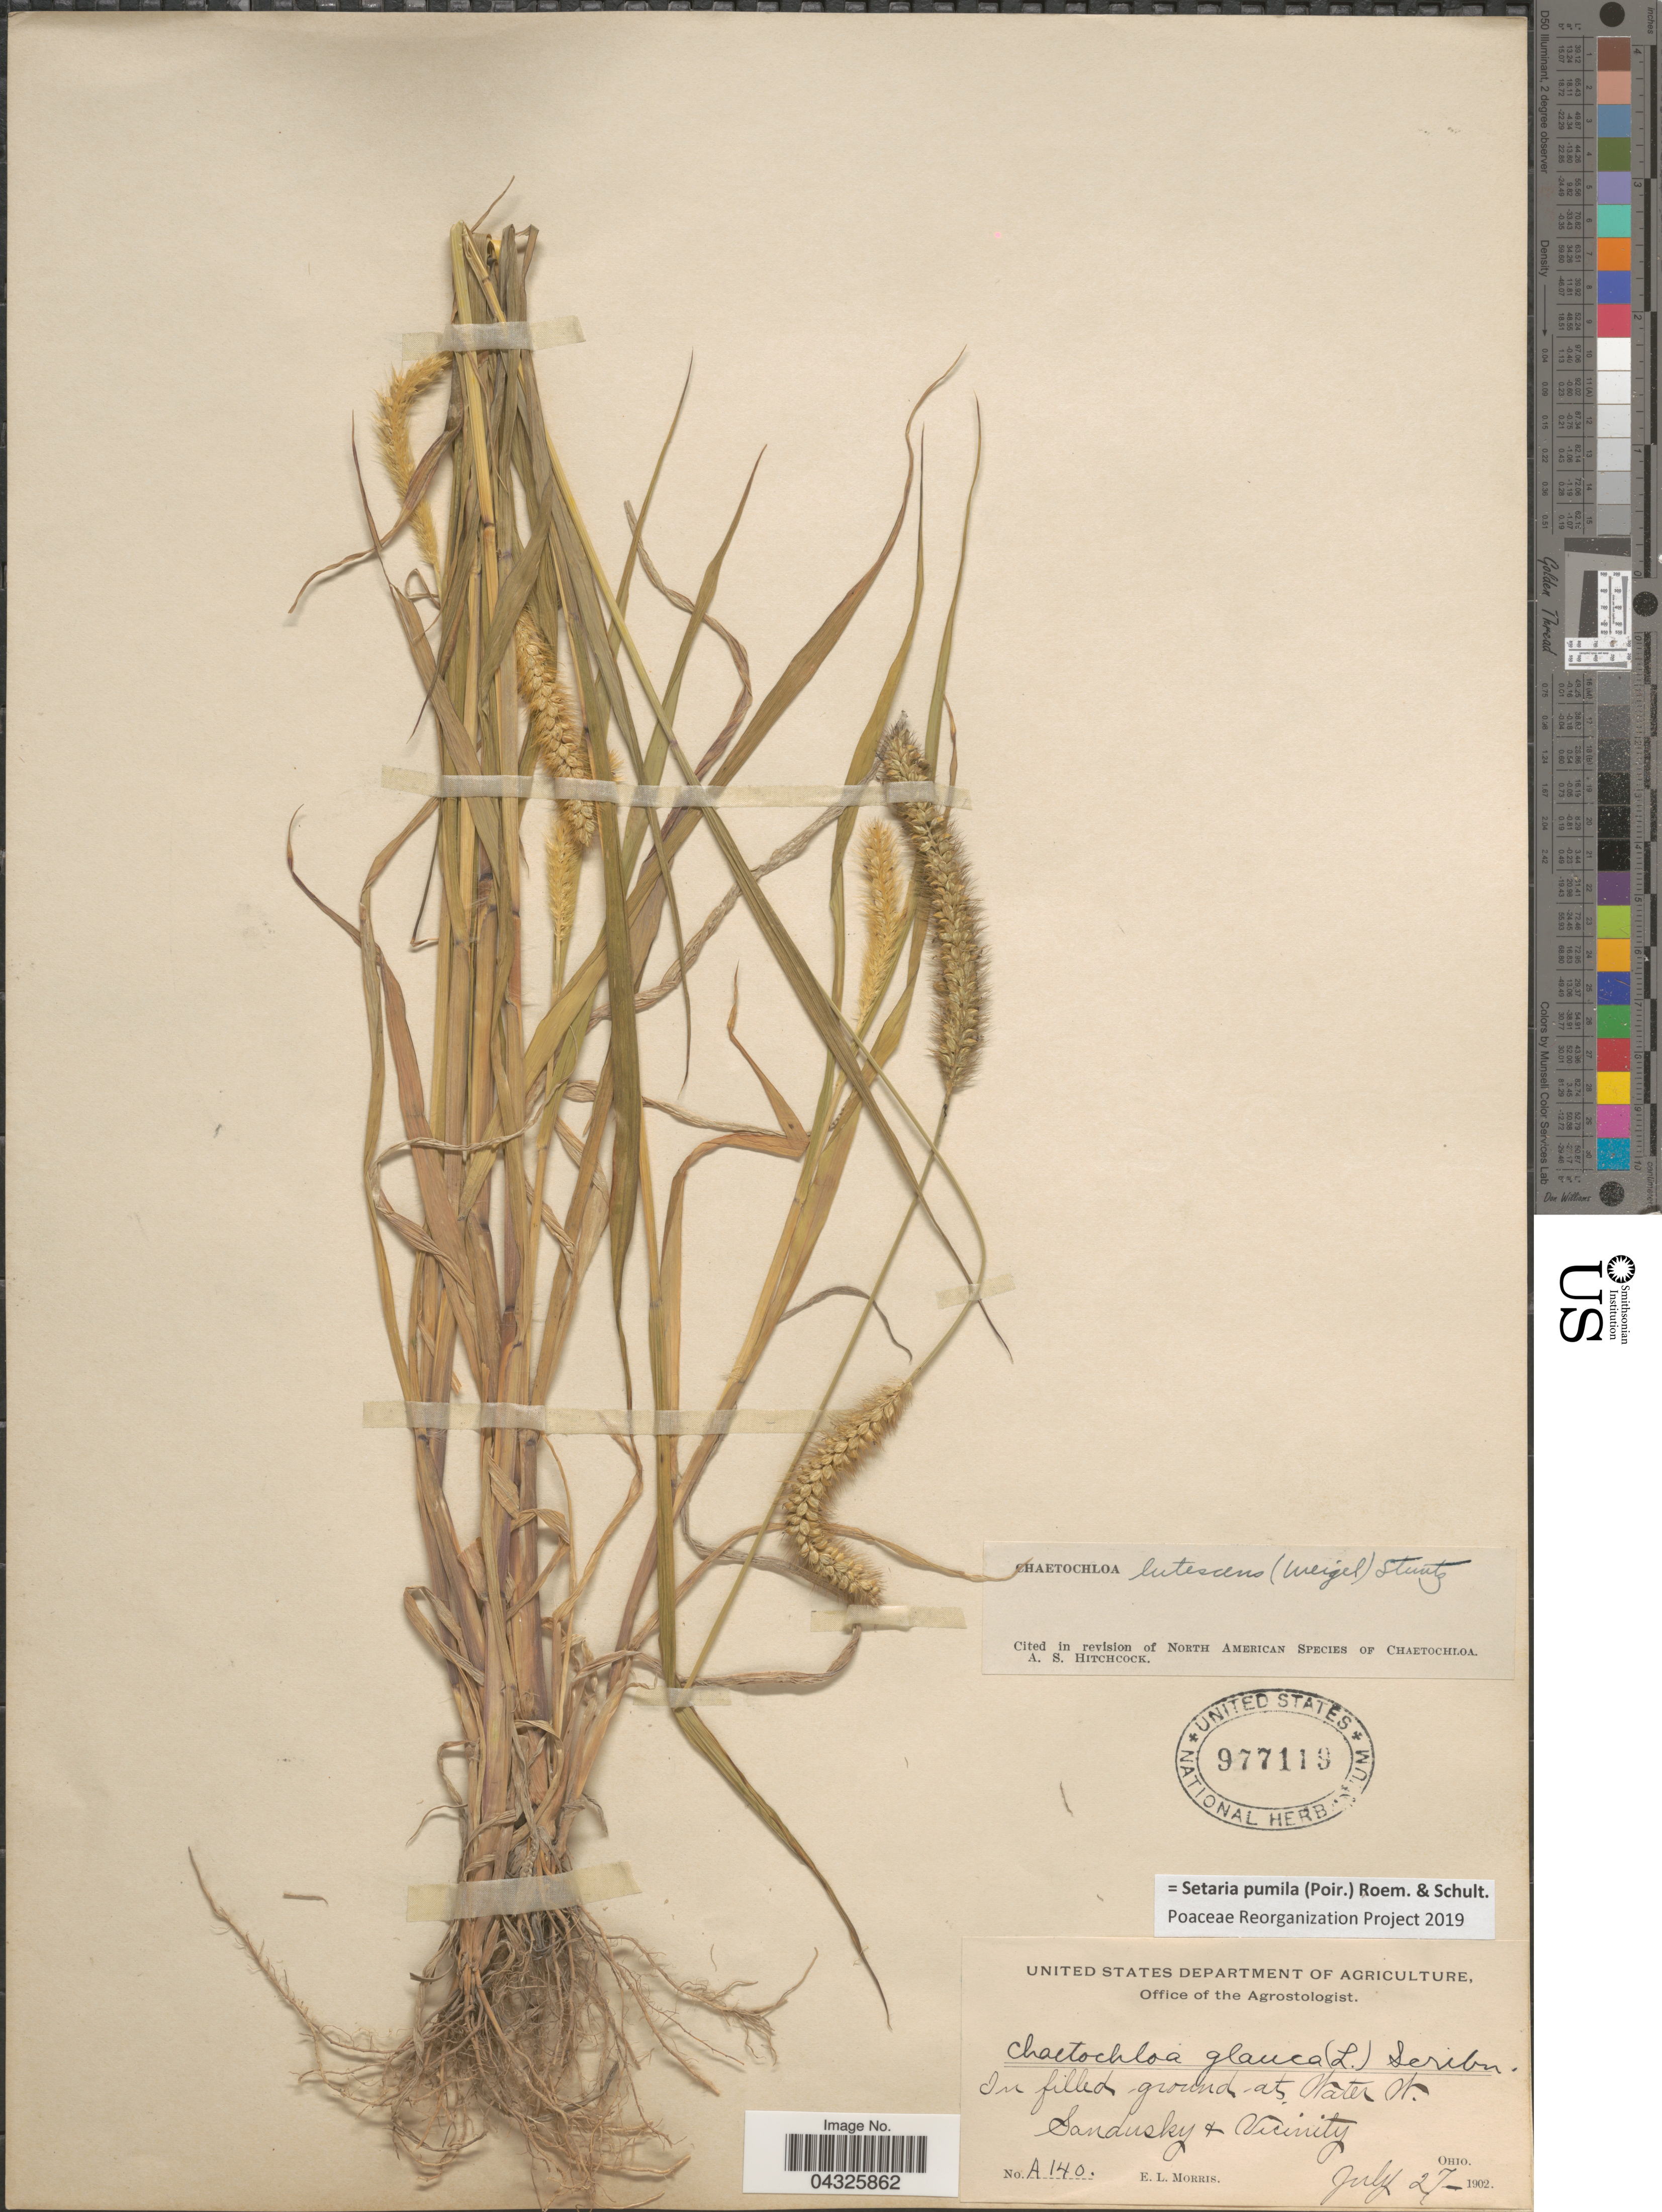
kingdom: Plantae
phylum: Tracheophyta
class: Liliopsida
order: Poales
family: Poaceae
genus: Setaria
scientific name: Setaria pumila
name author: (Poir.) Roem. & Schult.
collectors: E. Morris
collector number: A140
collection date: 1902-07-27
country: United States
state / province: Ohio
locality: In filled ground at Water W. Sandusky & Vicinity.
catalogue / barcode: US 977119